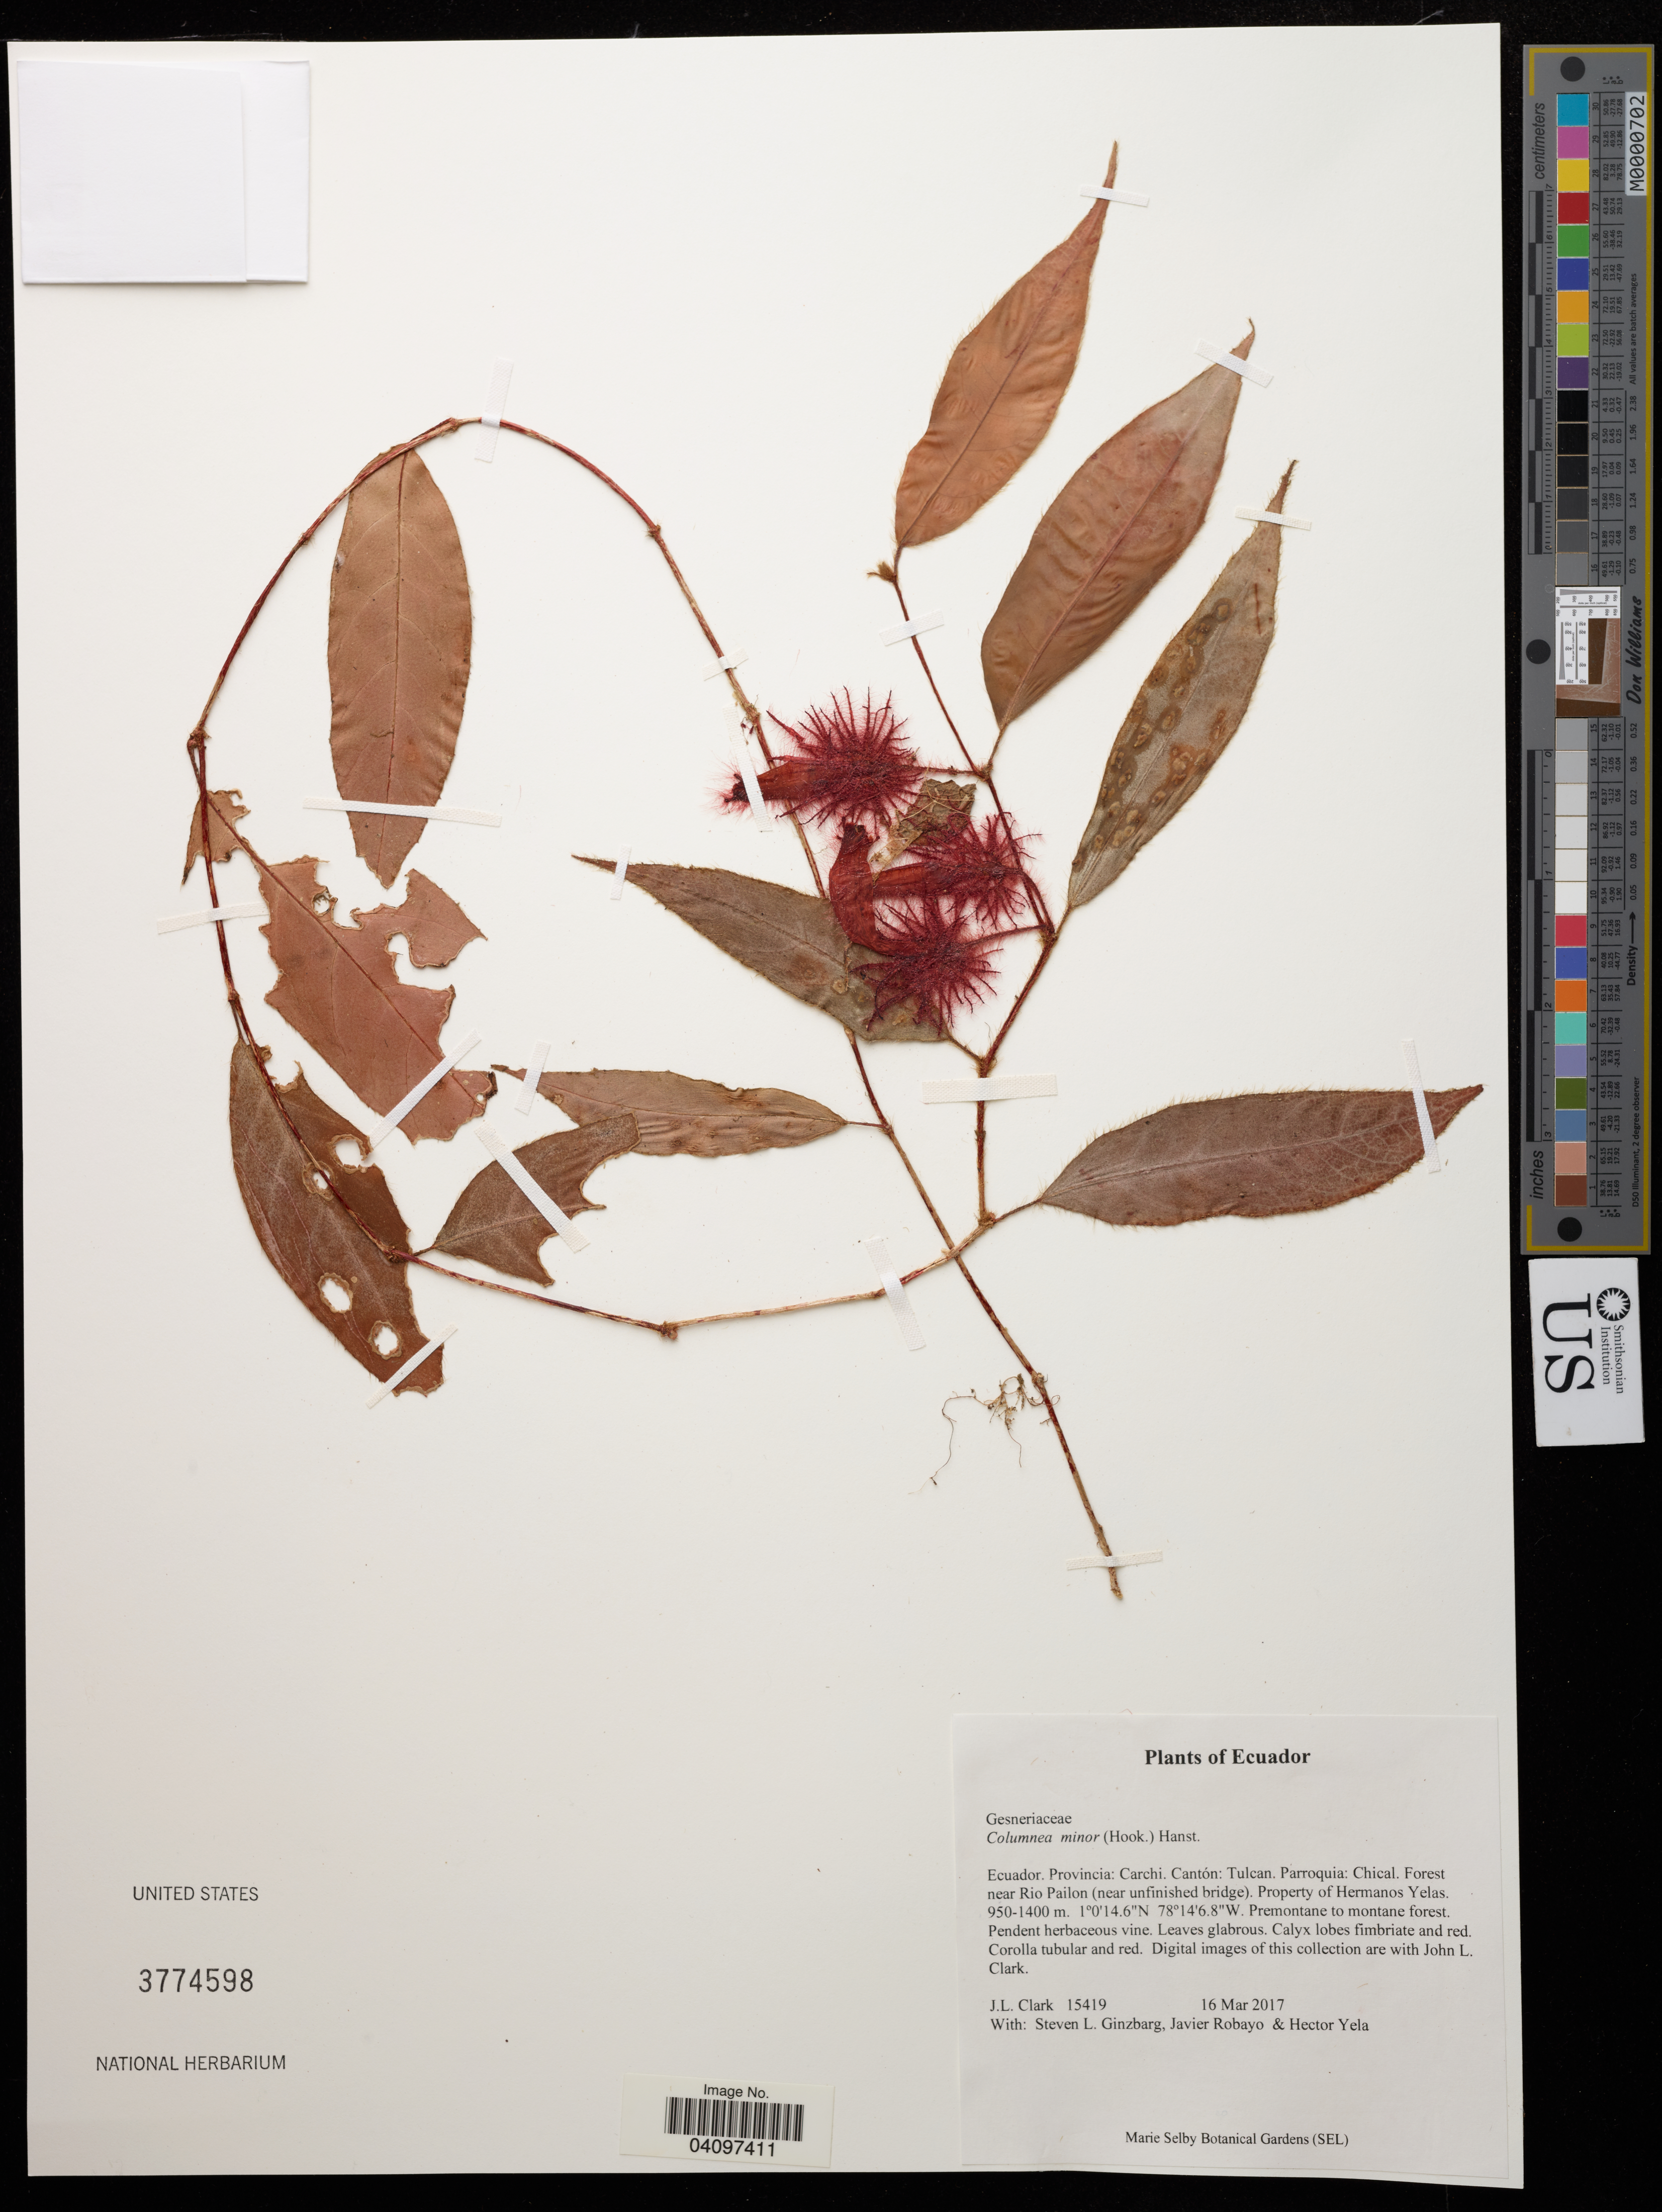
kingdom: Plantae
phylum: Tracheophyta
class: Magnoliopsida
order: Lamiales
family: Gesneriaceae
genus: Columnea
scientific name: Columnea minor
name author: (Hook.) Hanst.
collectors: J. Clark, S. Ginzbarg & J. Robayo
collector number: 15419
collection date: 2017-03-16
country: Ecuador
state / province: Carchi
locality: Cantón: Tulcan. Parroquia: Chical. Forest near Rio Pailon (near unfinished bridge). Property of Hermanos Yelas.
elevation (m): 950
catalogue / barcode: US 3774598